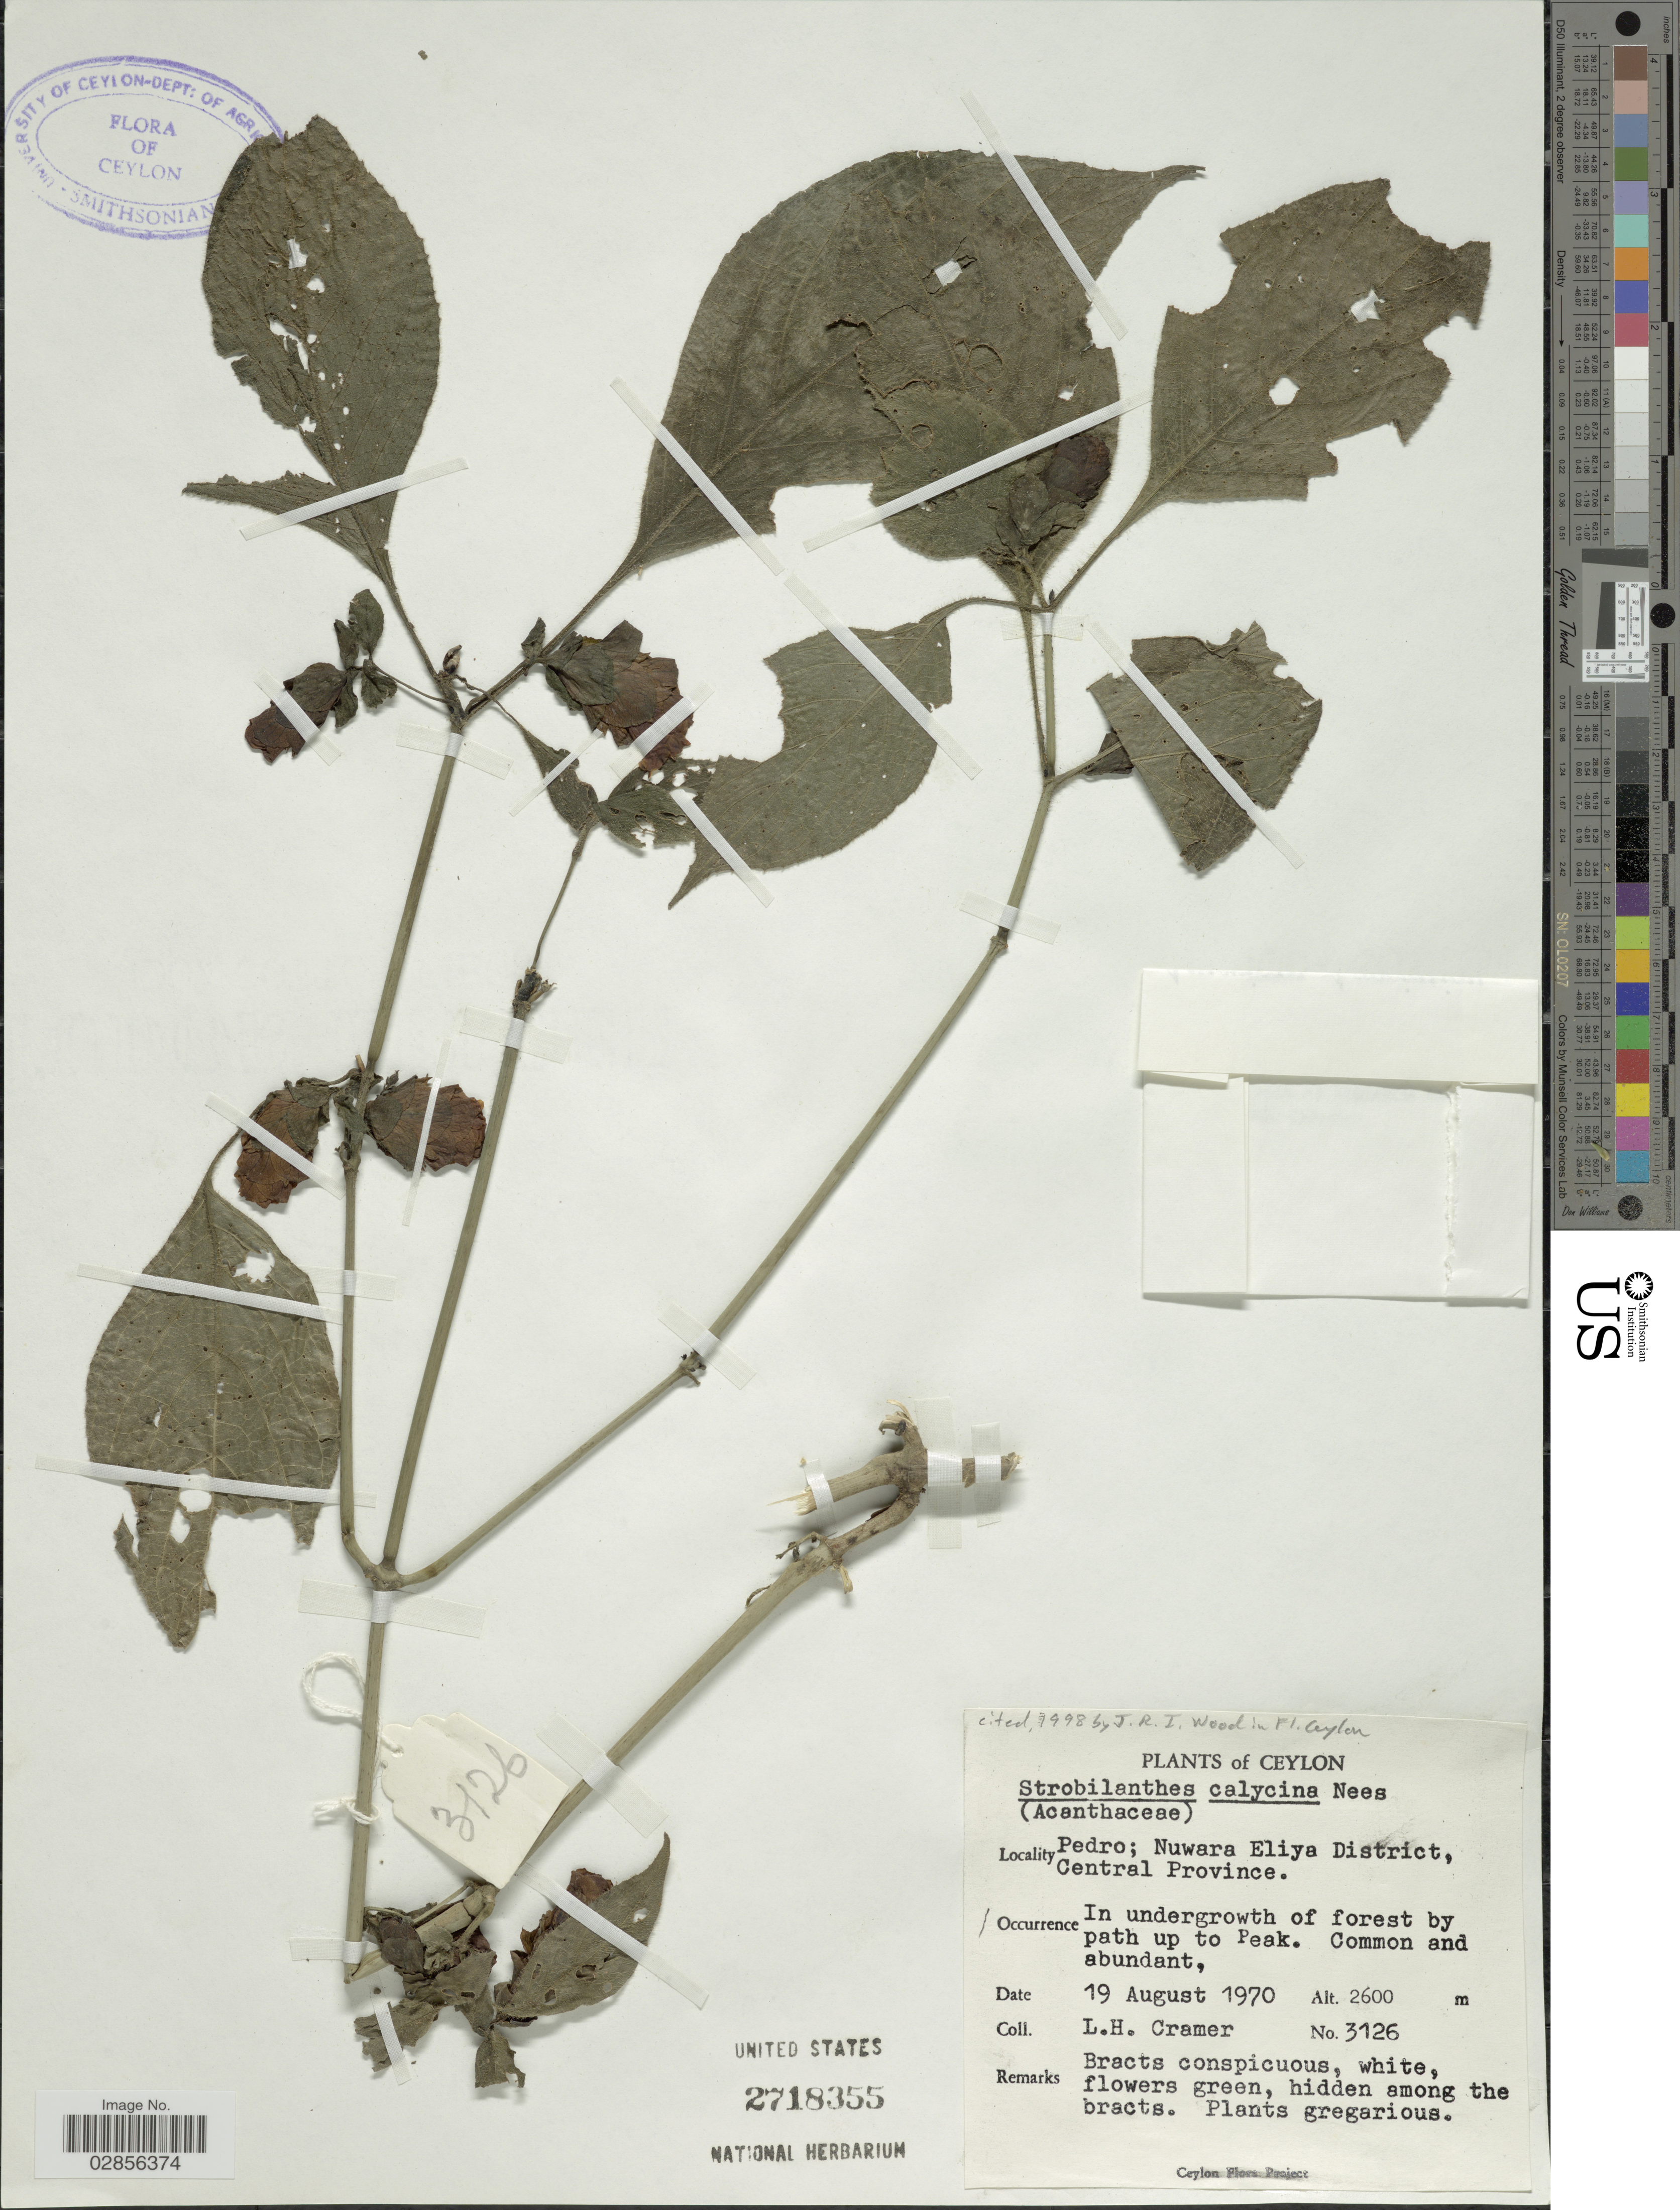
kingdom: Plantae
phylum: Tracheophyta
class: Magnoliopsida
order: Lamiales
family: Acanthaceae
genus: Strobilanthes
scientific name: Strobilanthes calycina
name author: Nees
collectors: L. H. Cramer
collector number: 3126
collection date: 1970-08-19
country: Sri Lanka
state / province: Central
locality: Ceylon. Pedro; Nuwara Eliya District.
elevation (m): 2600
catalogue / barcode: US 2718355